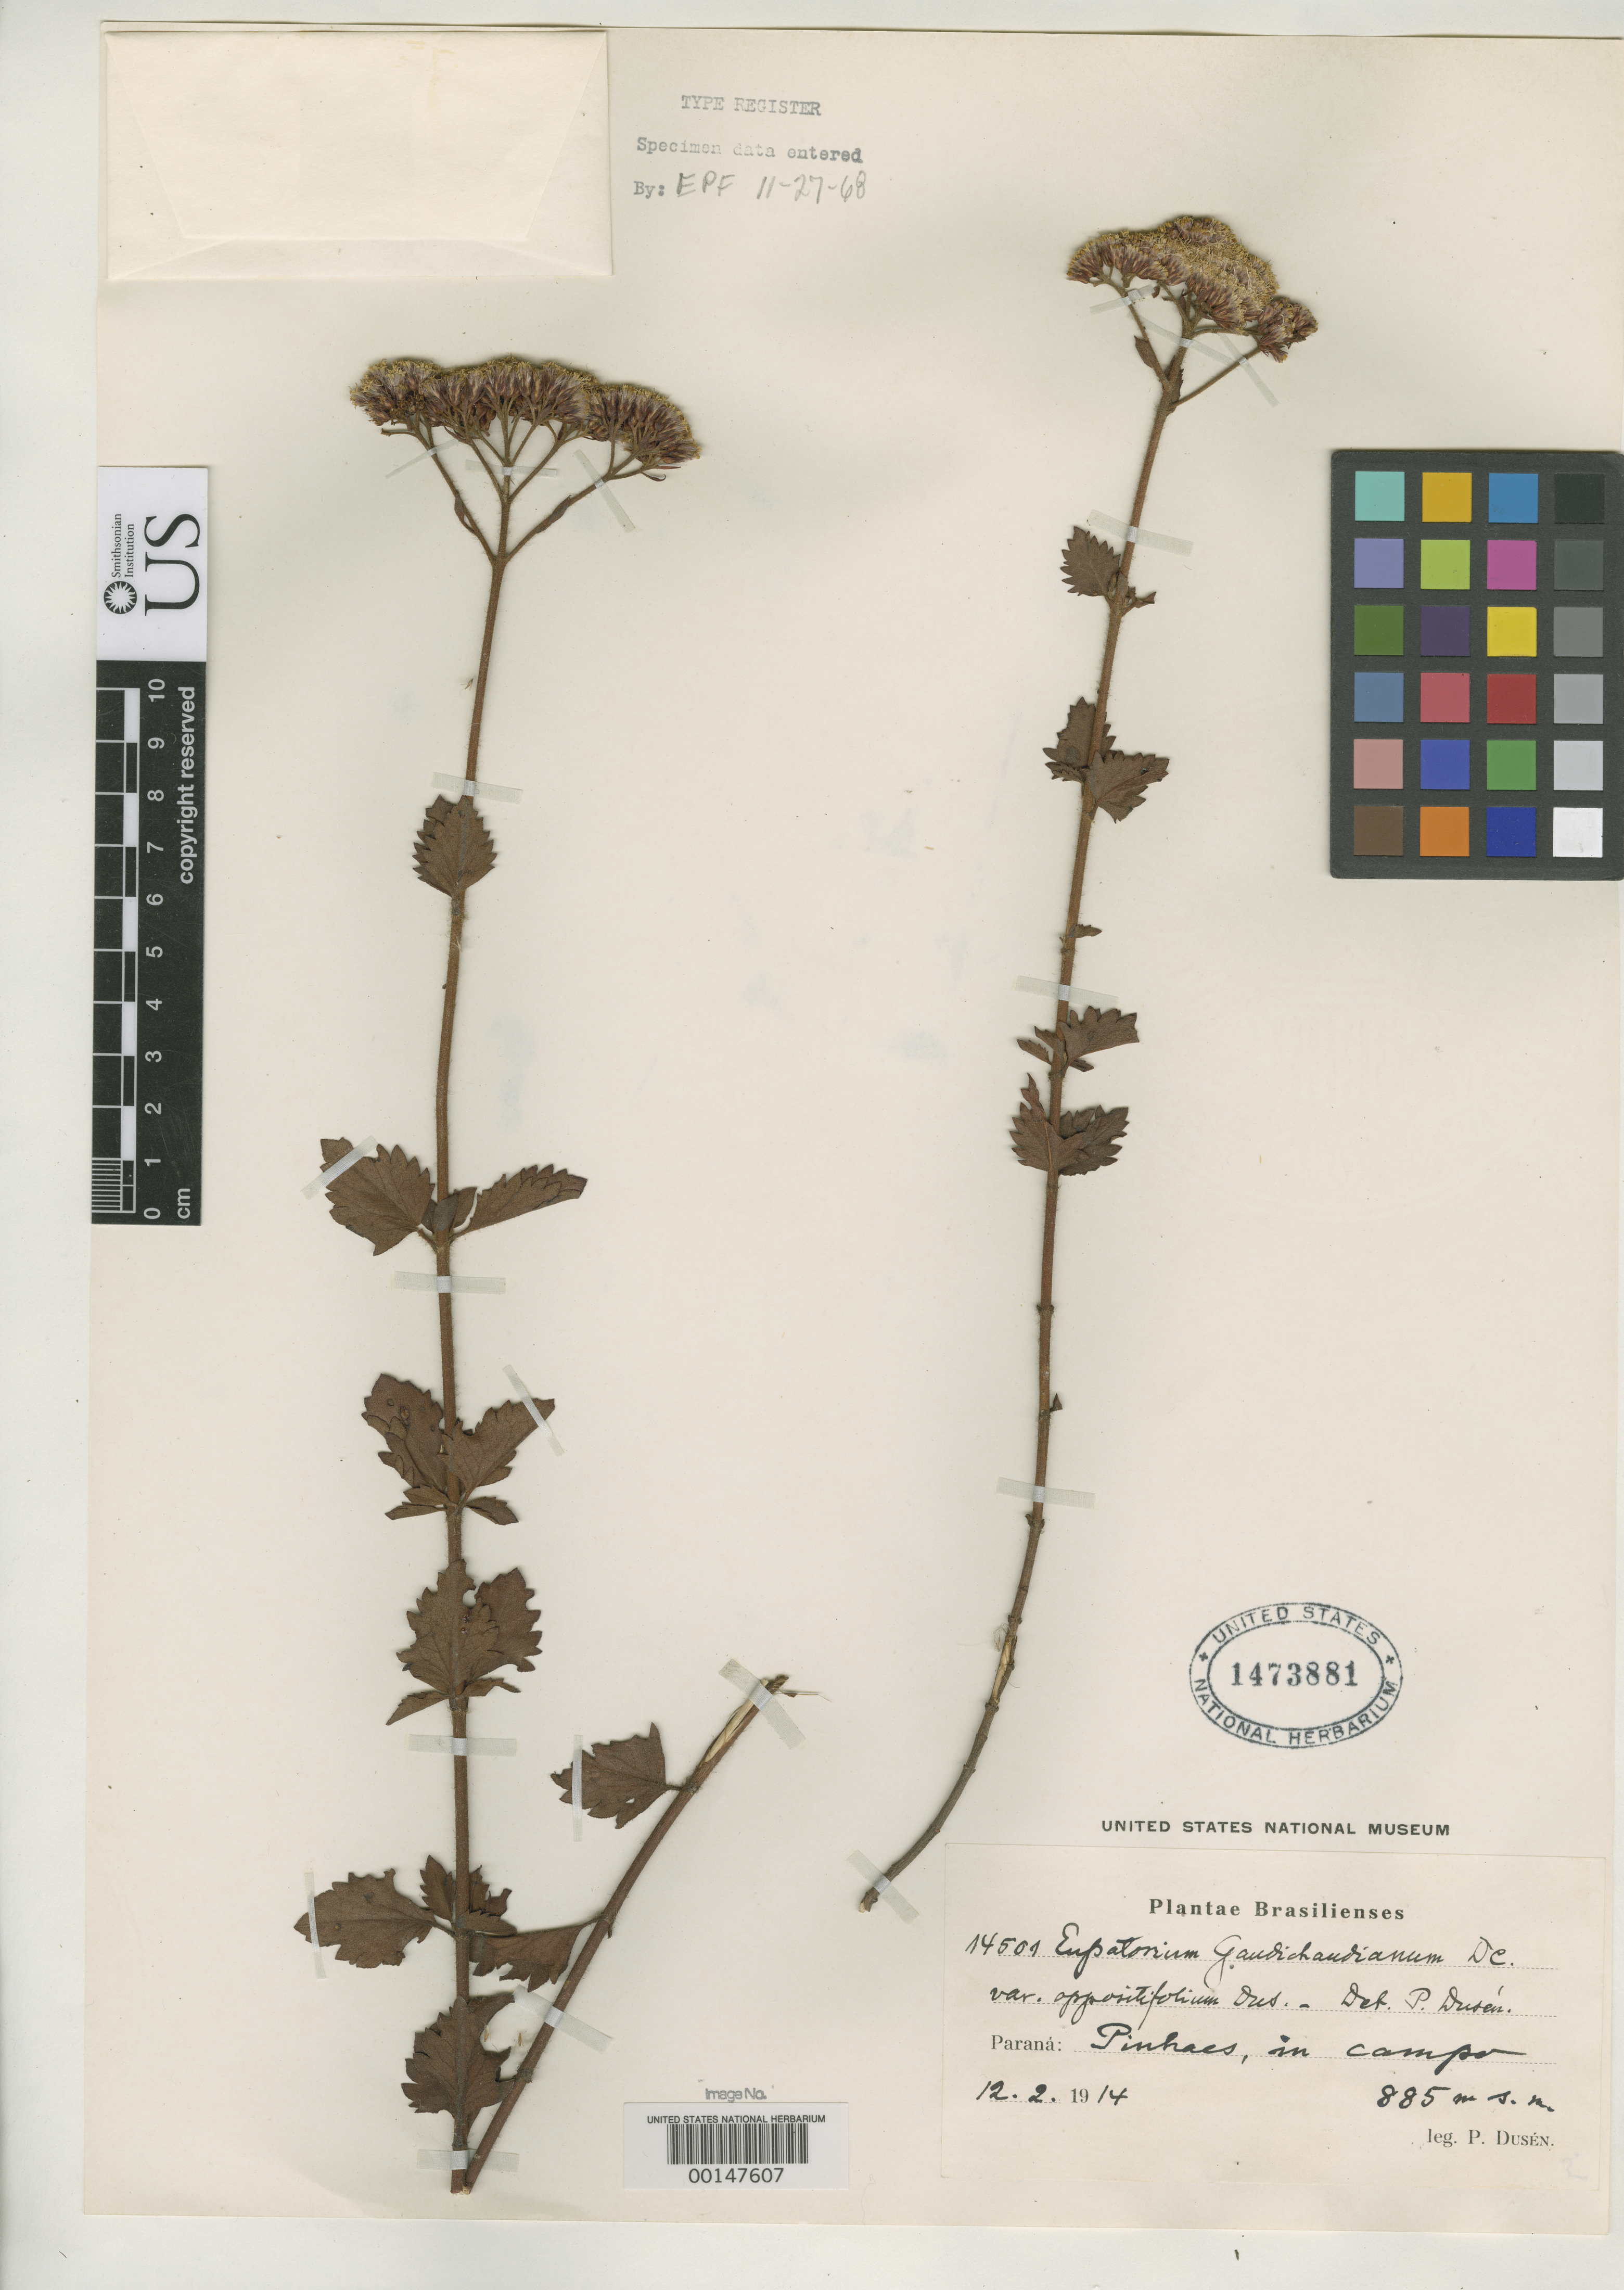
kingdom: Plantae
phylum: Tracheophyta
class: Magnoliopsida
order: Asterales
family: Asteraceae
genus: Eupatorium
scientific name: Eupatorium gaudichaudianum var. oppositifolium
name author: Dusén ex Malme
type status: Isotype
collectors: P. Dusén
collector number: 14501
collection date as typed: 02 Dec 1914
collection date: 1914-12-02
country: Brazil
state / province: Paraná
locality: Pinhaes.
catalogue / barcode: US 1473881